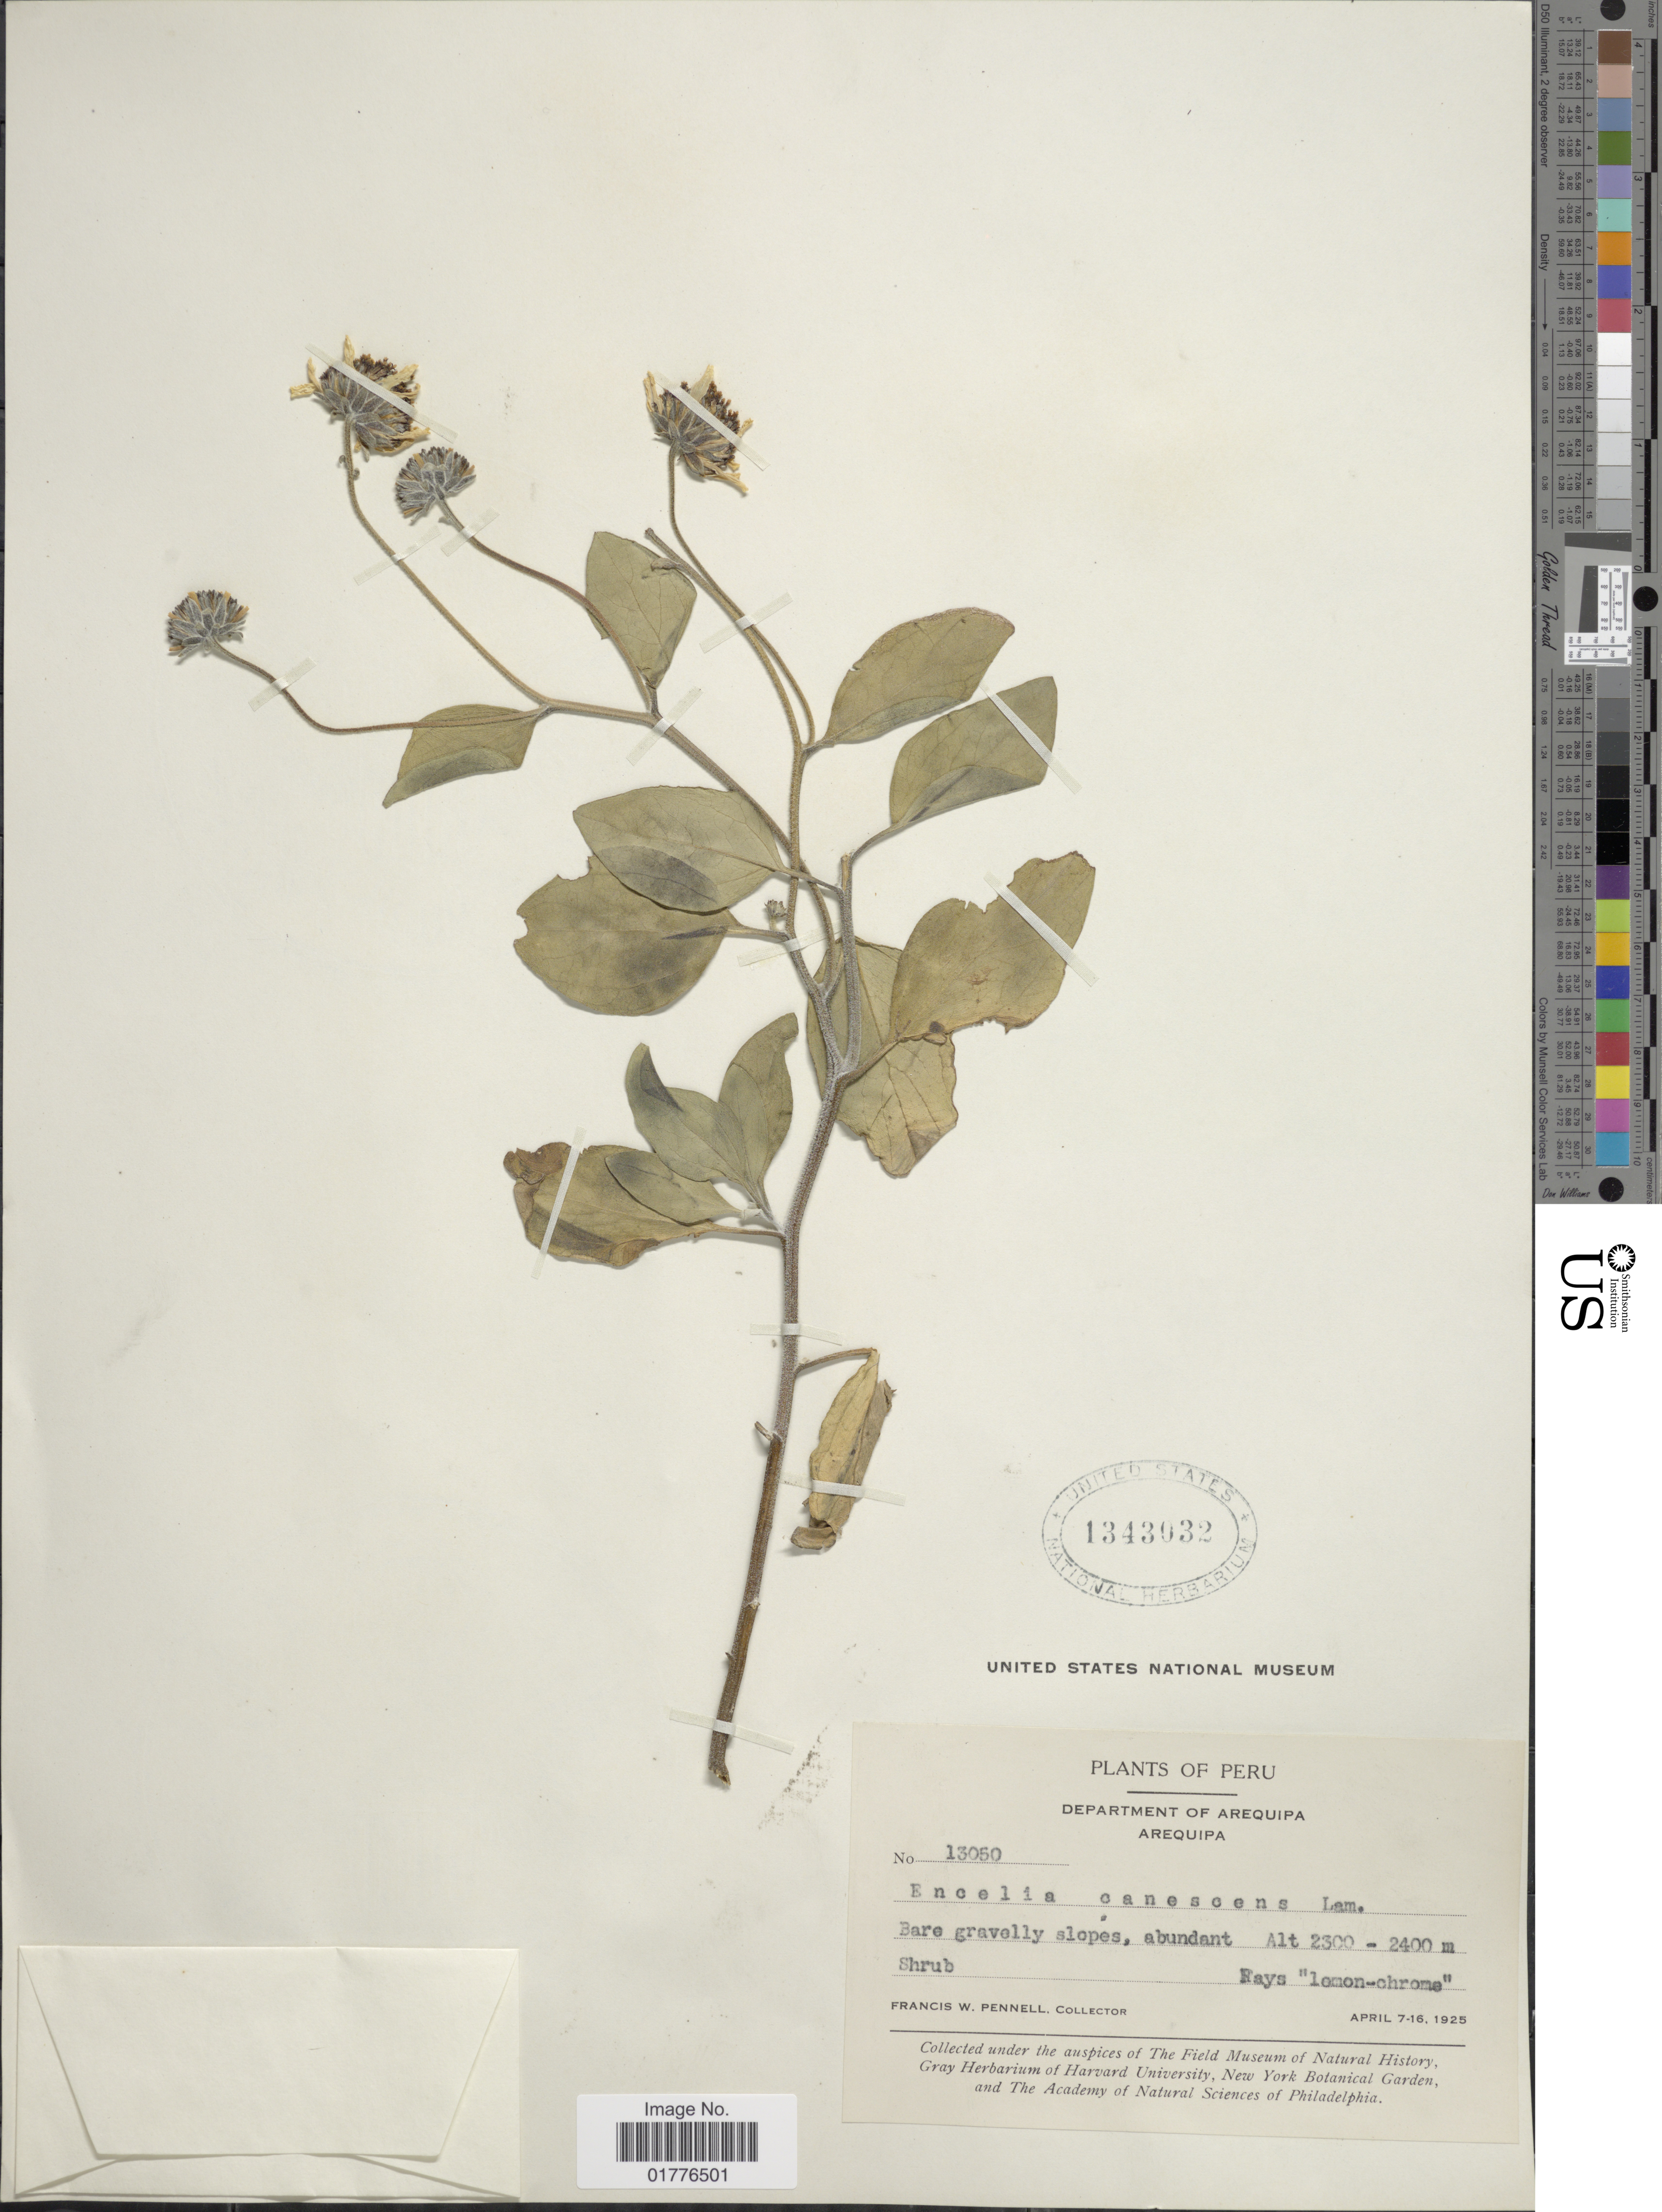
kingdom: Plantae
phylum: Tracheophyta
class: Magnoliopsida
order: Asterales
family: Asteraceae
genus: Encelia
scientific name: Encelia canescens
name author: Lam.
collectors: F. W. Pennell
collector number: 13050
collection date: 1925-04-07/1925-04-16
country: Peru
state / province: Arequipa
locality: Arequipa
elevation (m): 2300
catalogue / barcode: US 1343032